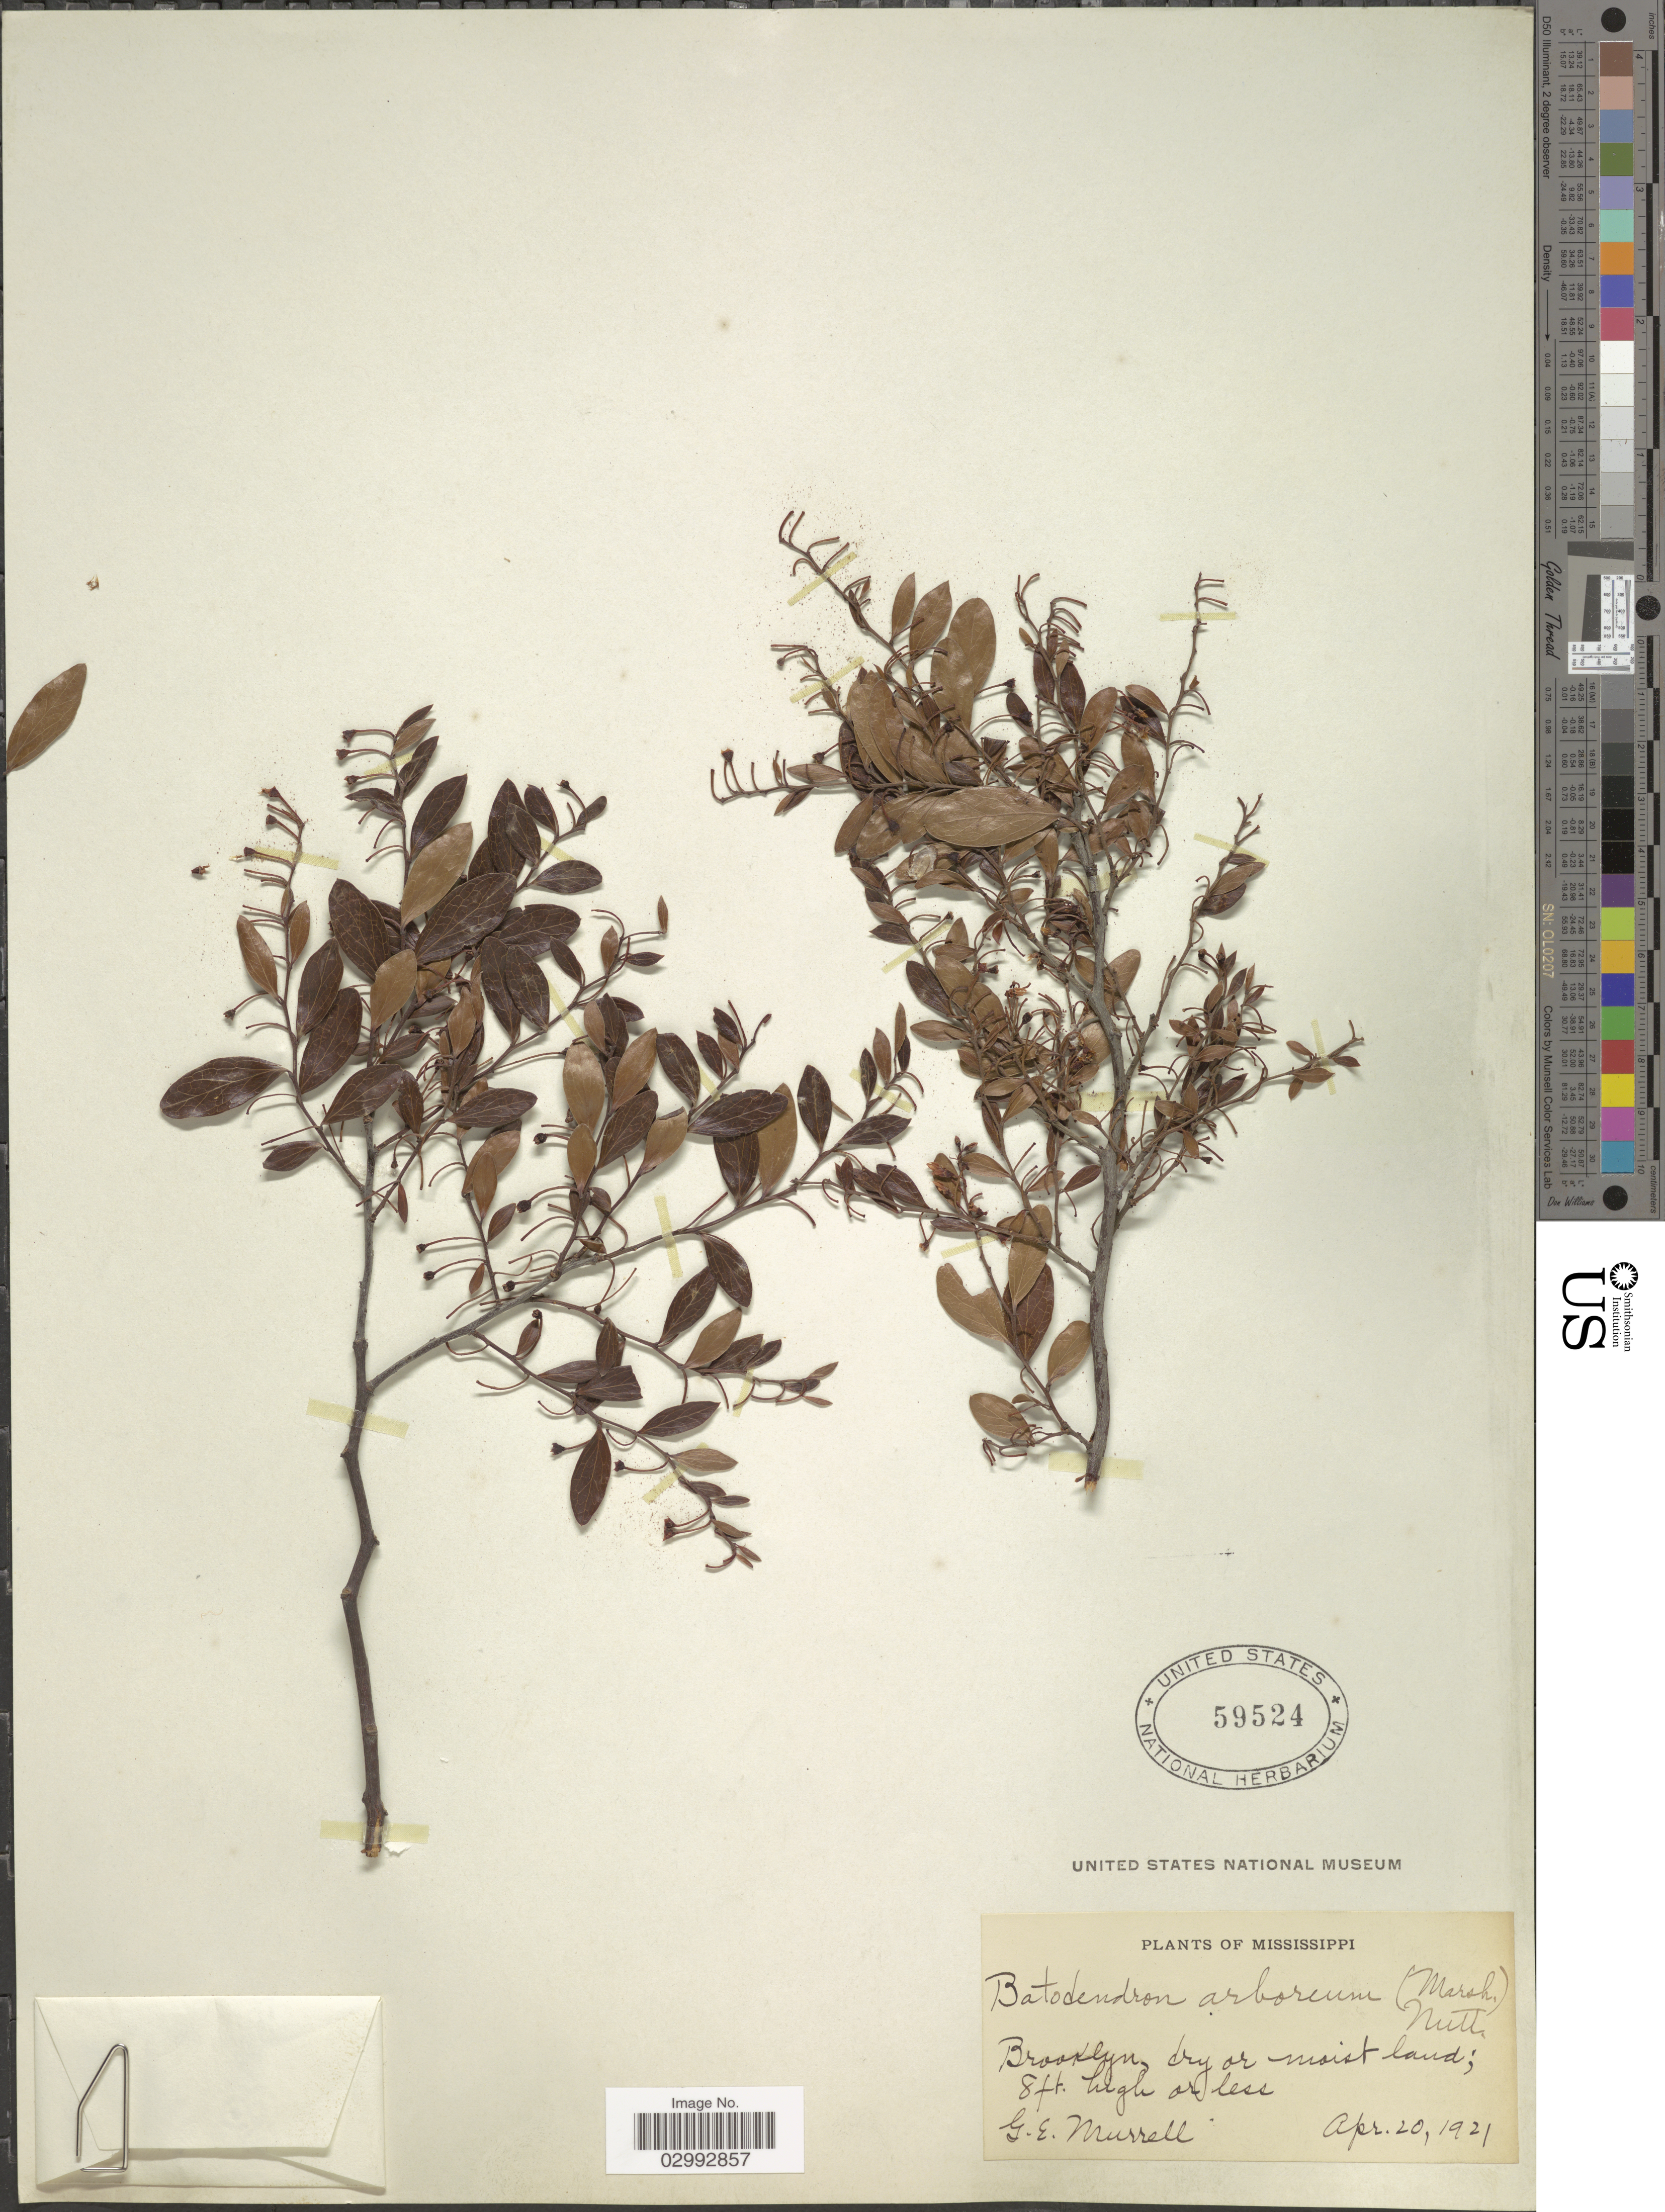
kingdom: Plantae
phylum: Tracheophyta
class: Magnoliopsida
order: Ericales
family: Ericaceae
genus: Batodendron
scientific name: Batodendron arboreum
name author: Nutt.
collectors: G. Murrell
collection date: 1921-04-20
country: United States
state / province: Mississippi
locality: Brooklyn, dry or moist land.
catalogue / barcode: US 59524